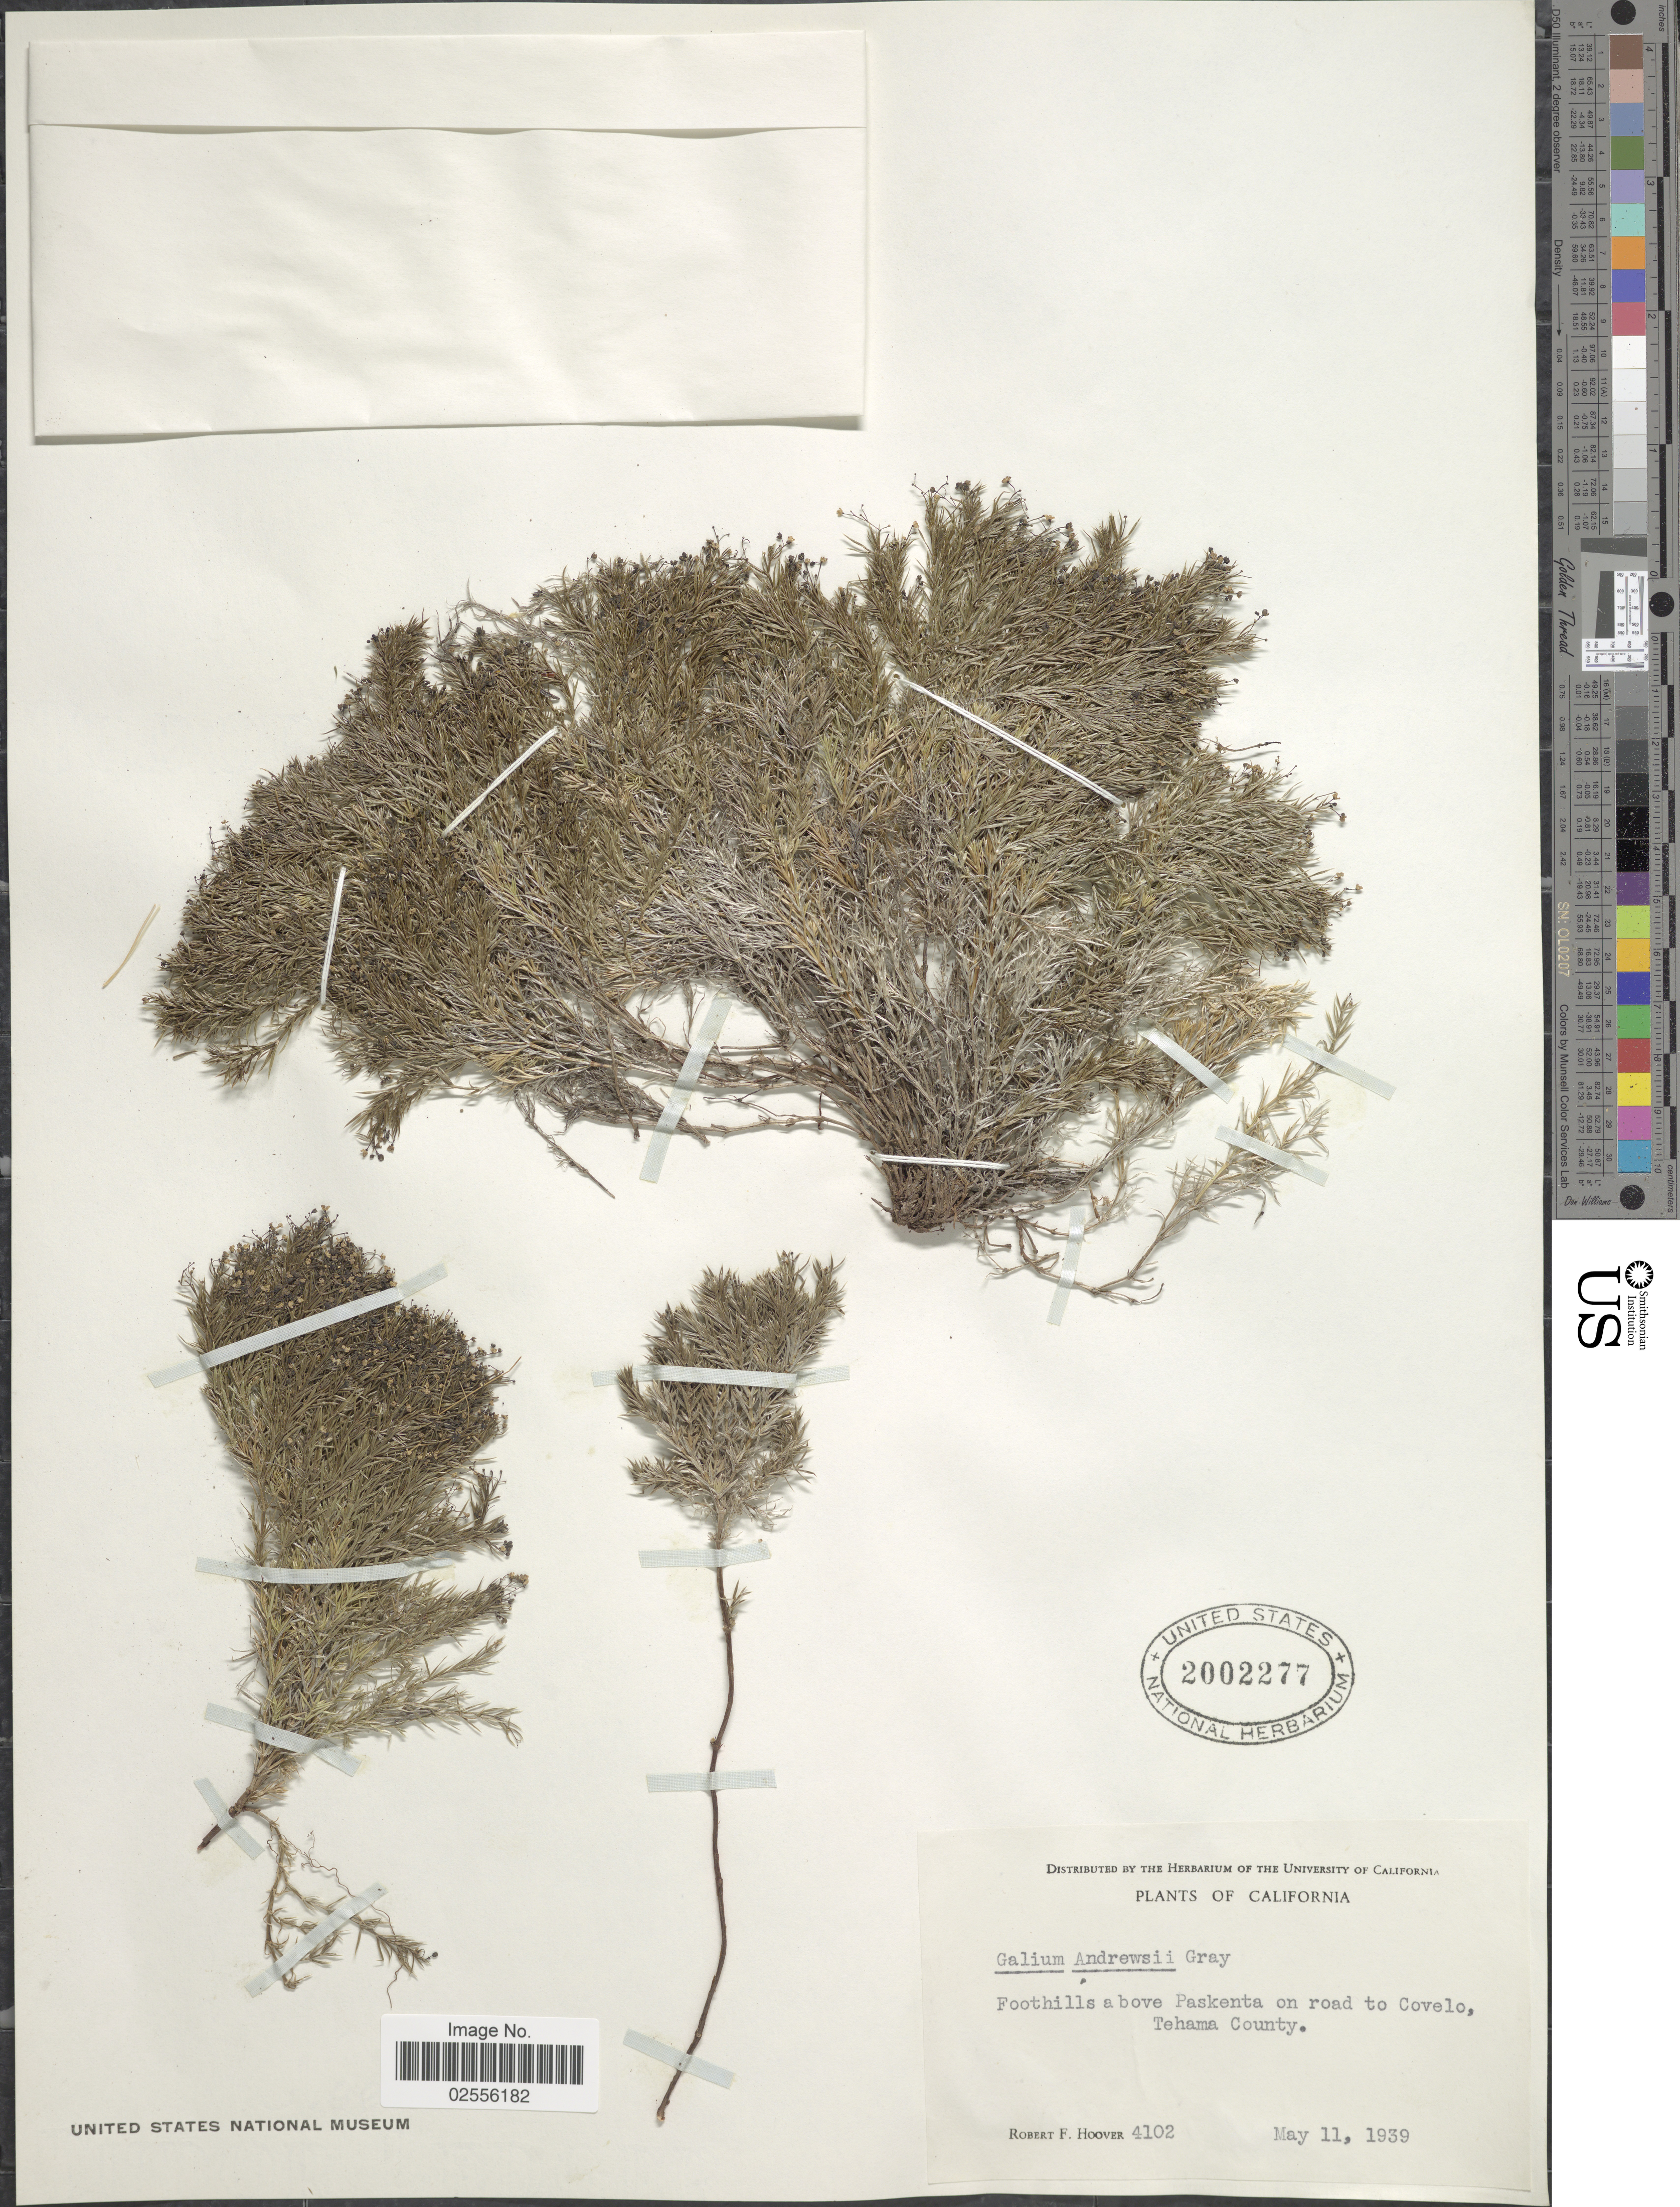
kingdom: Plantae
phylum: Tracheophyta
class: Magnoliopsida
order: Gentianales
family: Rubiaceae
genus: Galium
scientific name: Galium andrewsii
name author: A. Gray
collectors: R. F. Hoover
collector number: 4102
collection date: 1939-05-11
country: United States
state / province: California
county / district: Tehama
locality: Foothills above Paskenta on road to Covelo, Tehama County.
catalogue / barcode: US 2002277